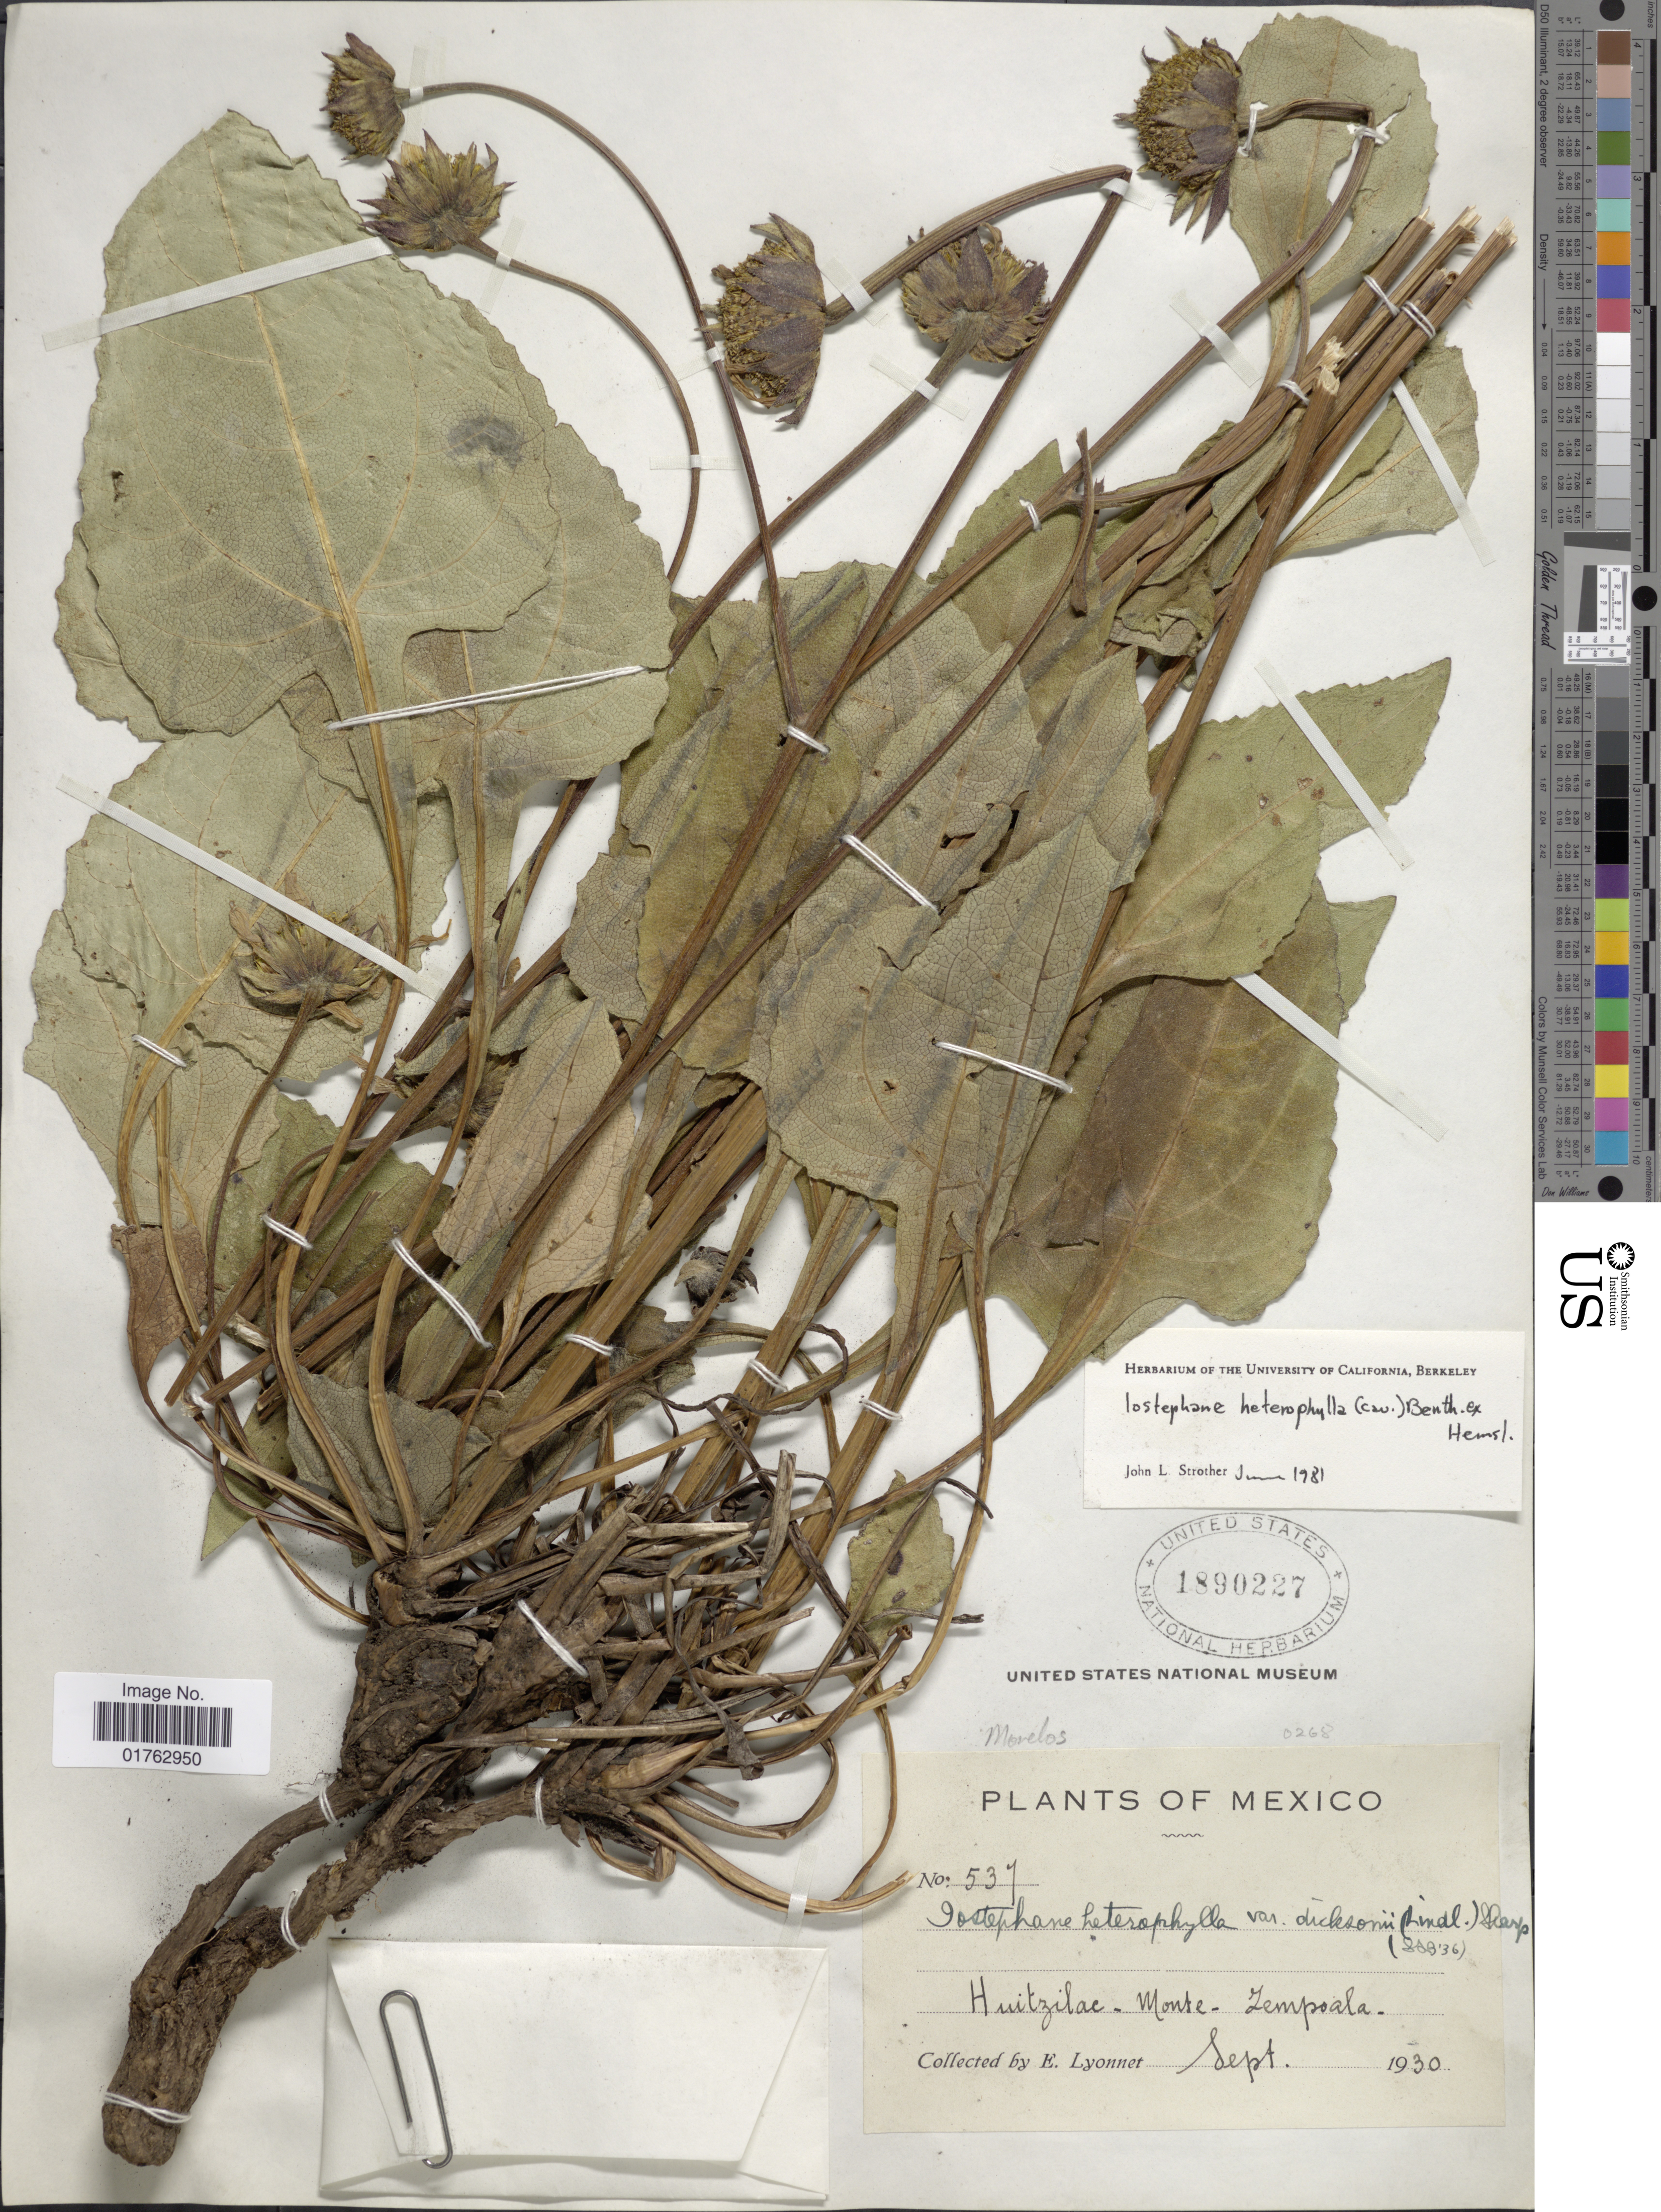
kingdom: Plantae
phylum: Tracheophyta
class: Magnoliopsida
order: Asterales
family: Asteraceae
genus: Iostephane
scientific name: Iostephane heterophylla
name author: (Cav.) Benth. ex Hemsl.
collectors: E. Lyonnet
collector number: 537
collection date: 1930-09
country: Mexico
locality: Huitzilae- Monte - Zempoala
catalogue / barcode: US 1890227